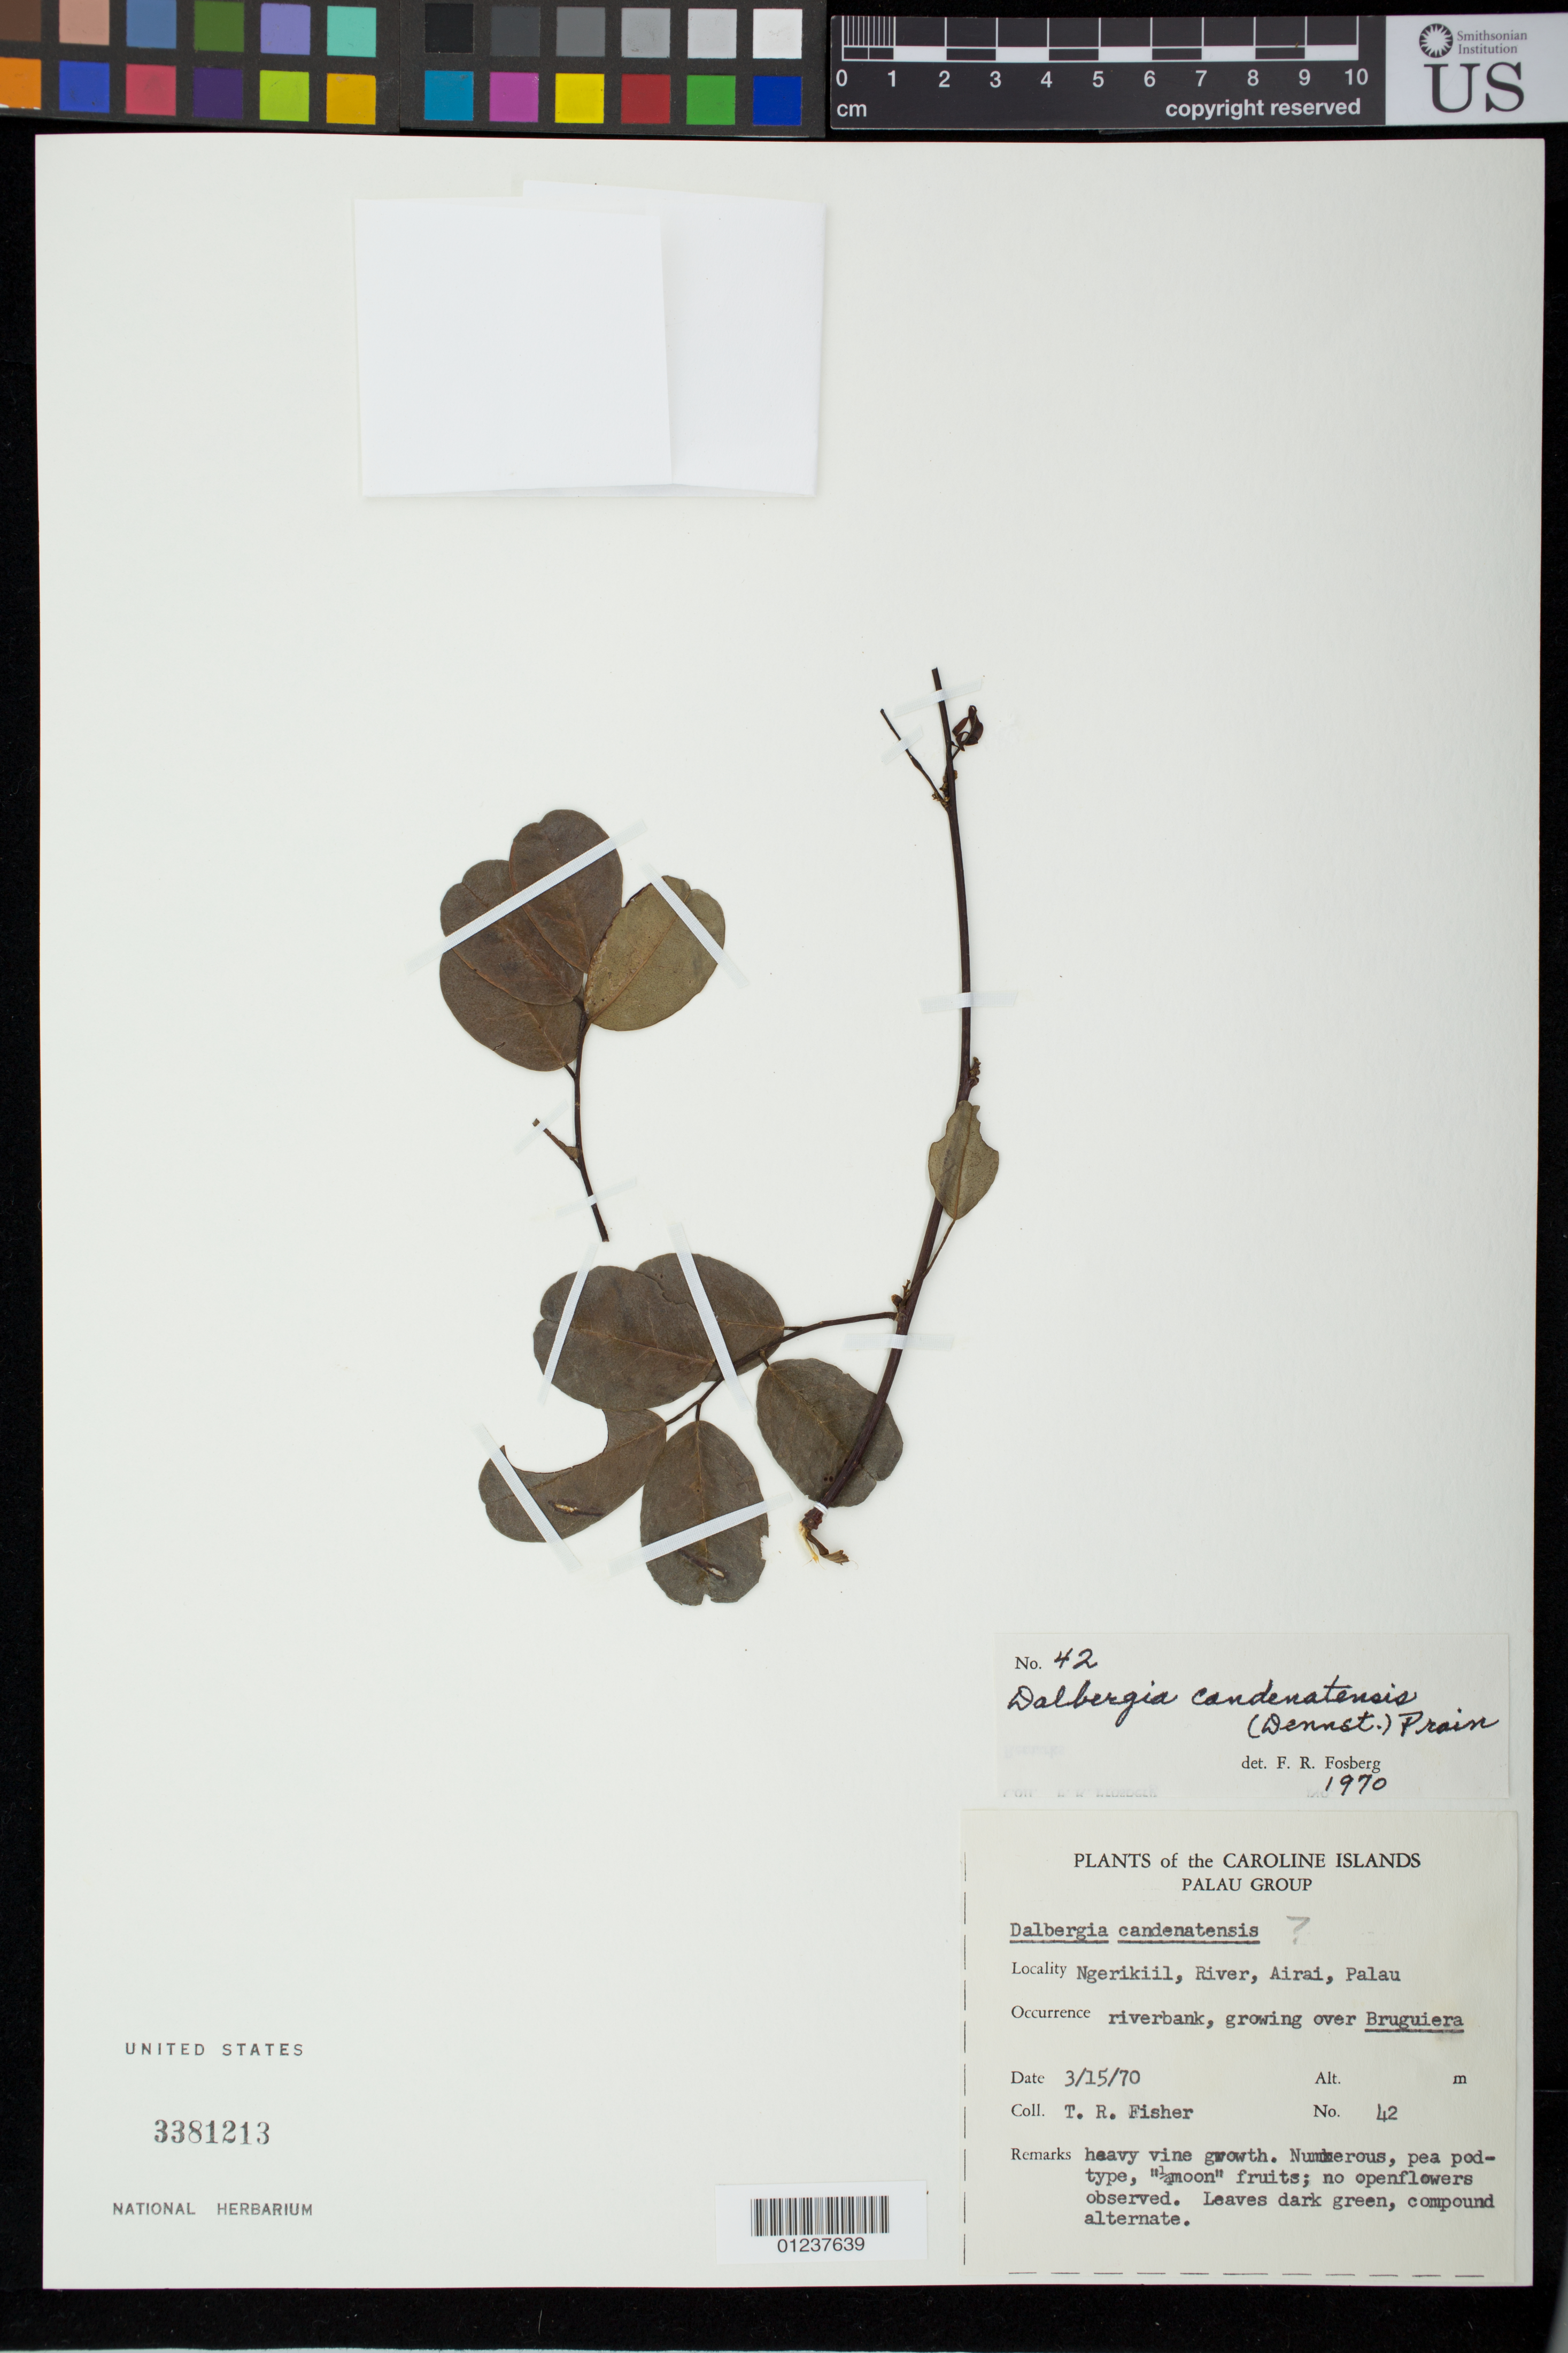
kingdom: Plantae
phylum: Tracheophyta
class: Magnoliopsida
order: Fabales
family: Fabaceae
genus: Dalbergia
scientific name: Dalbergia candenatensis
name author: (Dennst.) Pr.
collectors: T. R. Fisher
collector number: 42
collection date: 1970-03-15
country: Palau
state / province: Airai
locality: Ngerikiil, River.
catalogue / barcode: US 3381213